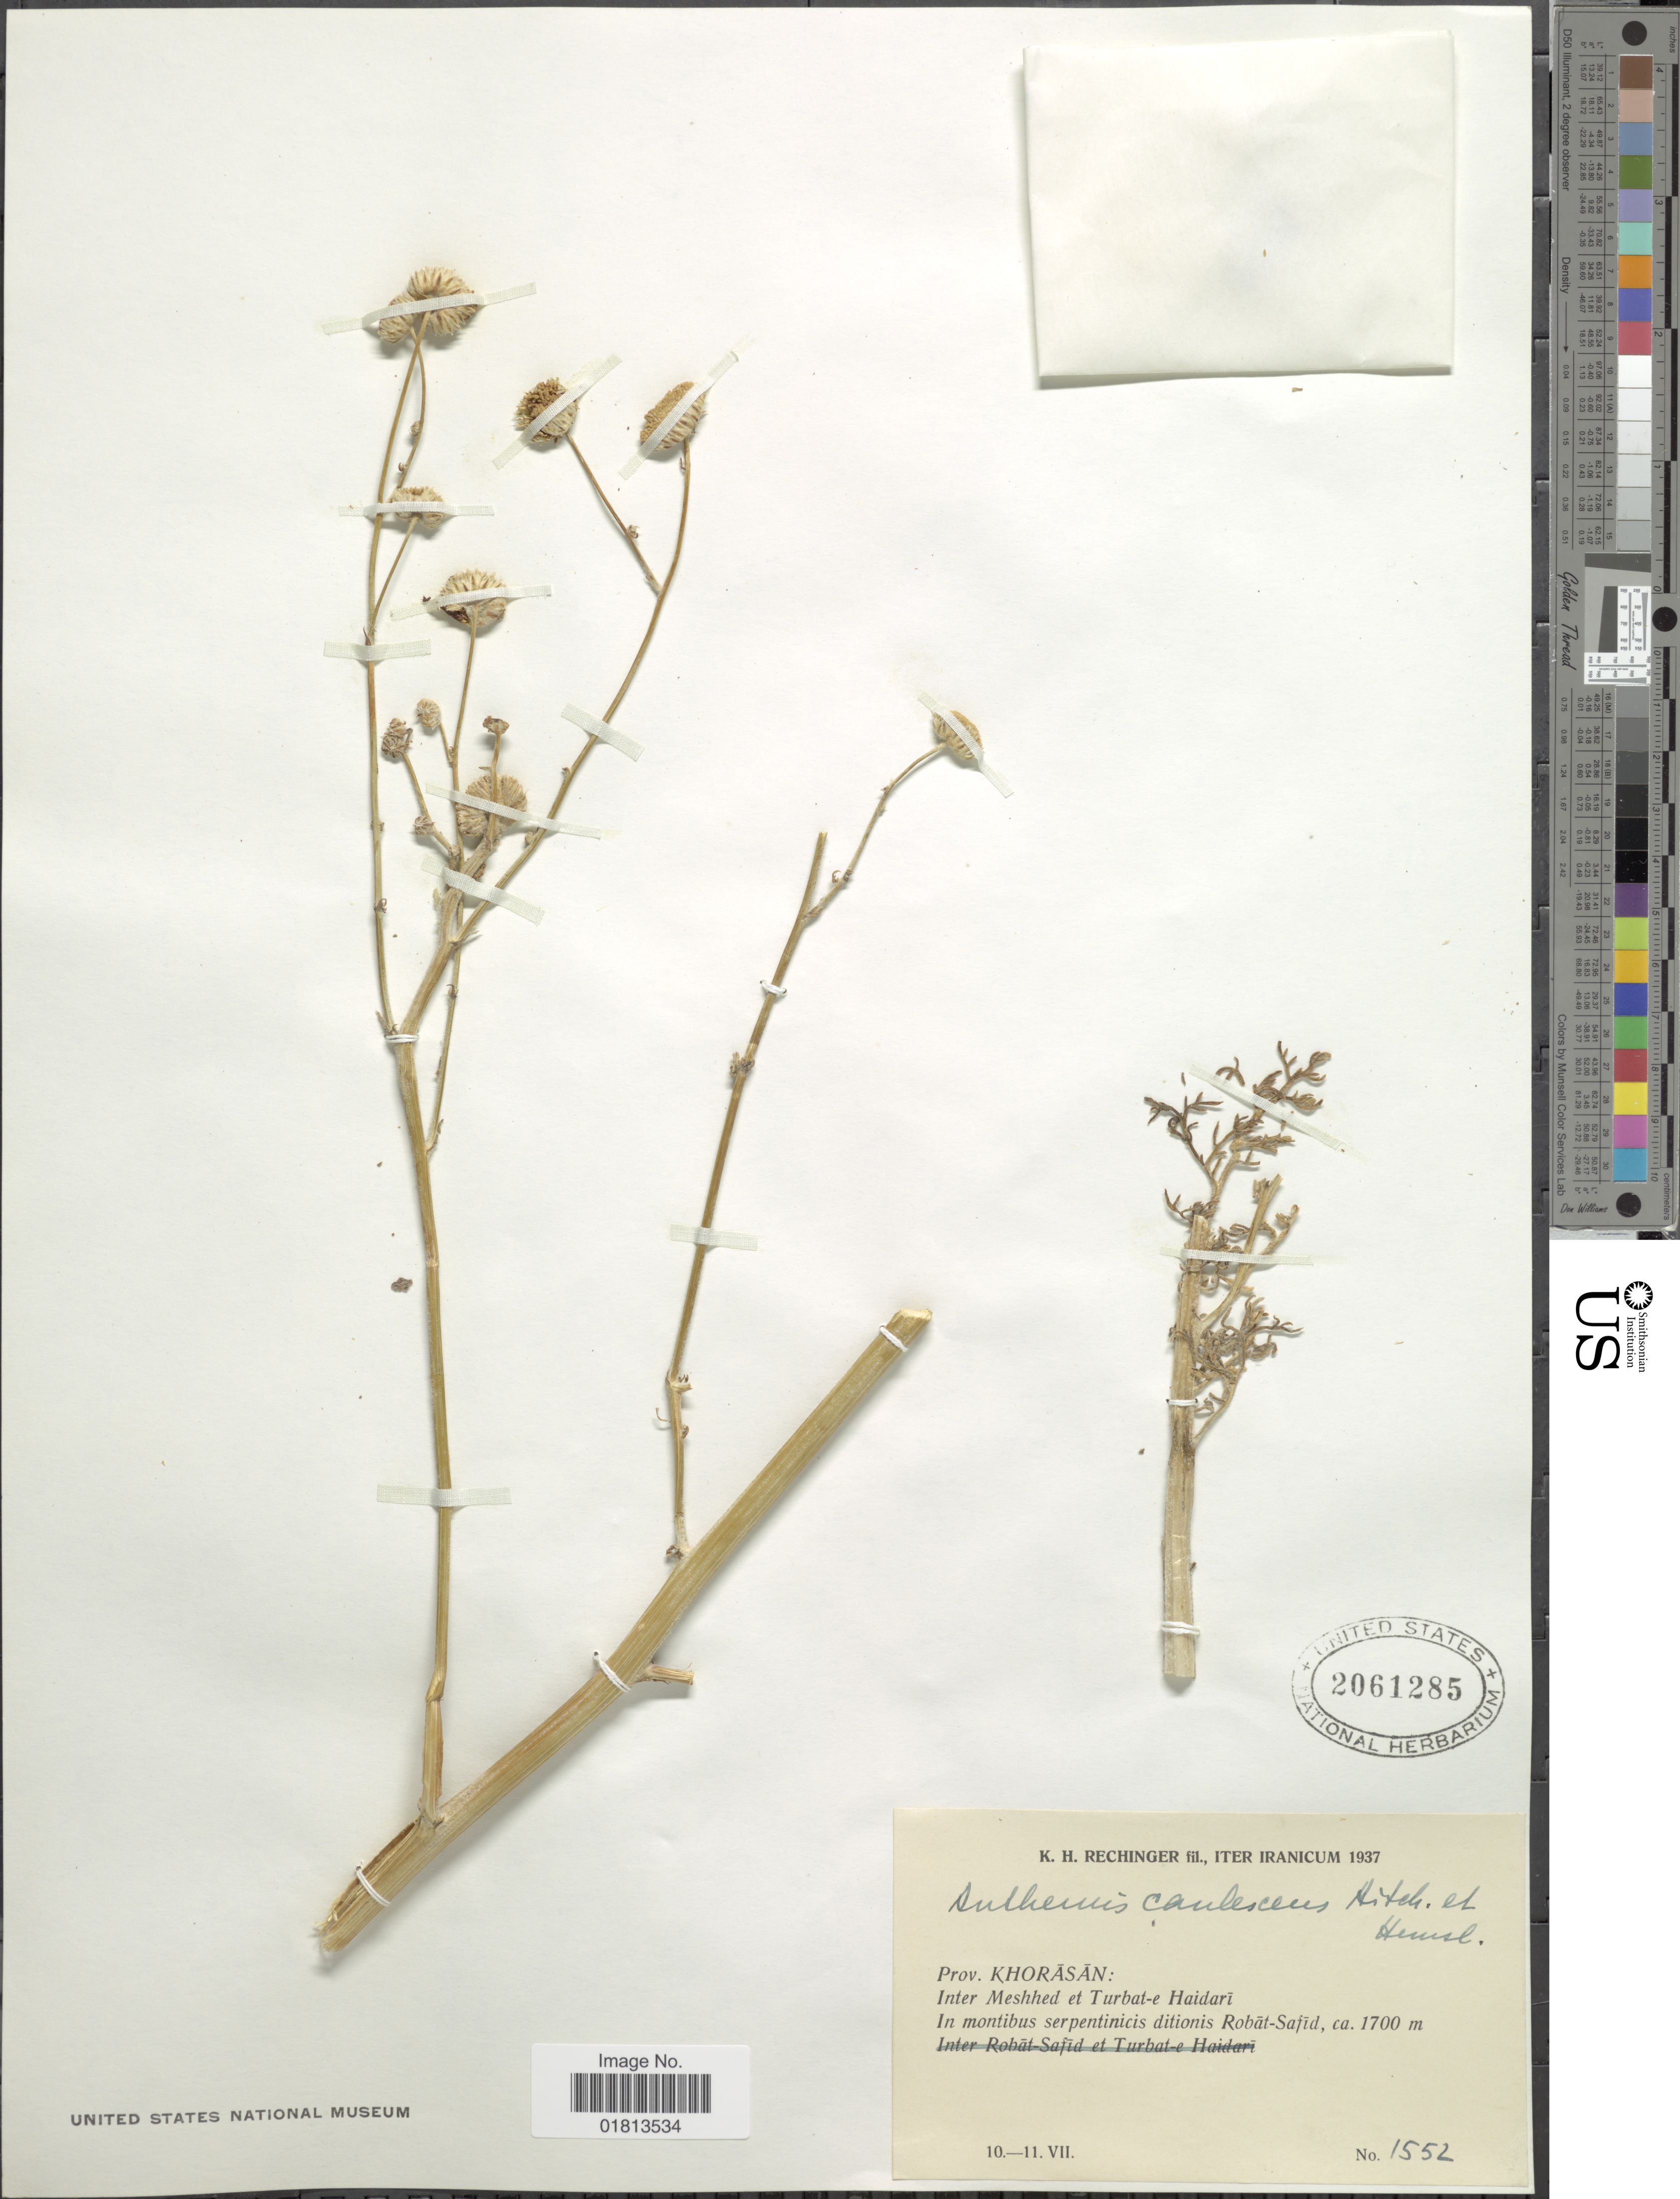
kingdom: Plantae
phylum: Tracheophyta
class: Magnoliopsida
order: Asterales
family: Asteraceae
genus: Sclerorhachis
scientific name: Sclerorhachis caulescens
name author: (Aitch. & Hemsl.) Rech. f.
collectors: K. H. Rechinger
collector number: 1552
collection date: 1937-07-10/1937-07-11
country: Iran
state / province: Khorasan [obsolete]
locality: Iter Iranicum, Prov. Khorasan: Inter Meshed et Turbat-e Haidari, In montibus serpentinicis ditionis Robat-Safid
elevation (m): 1700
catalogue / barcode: US 2061285